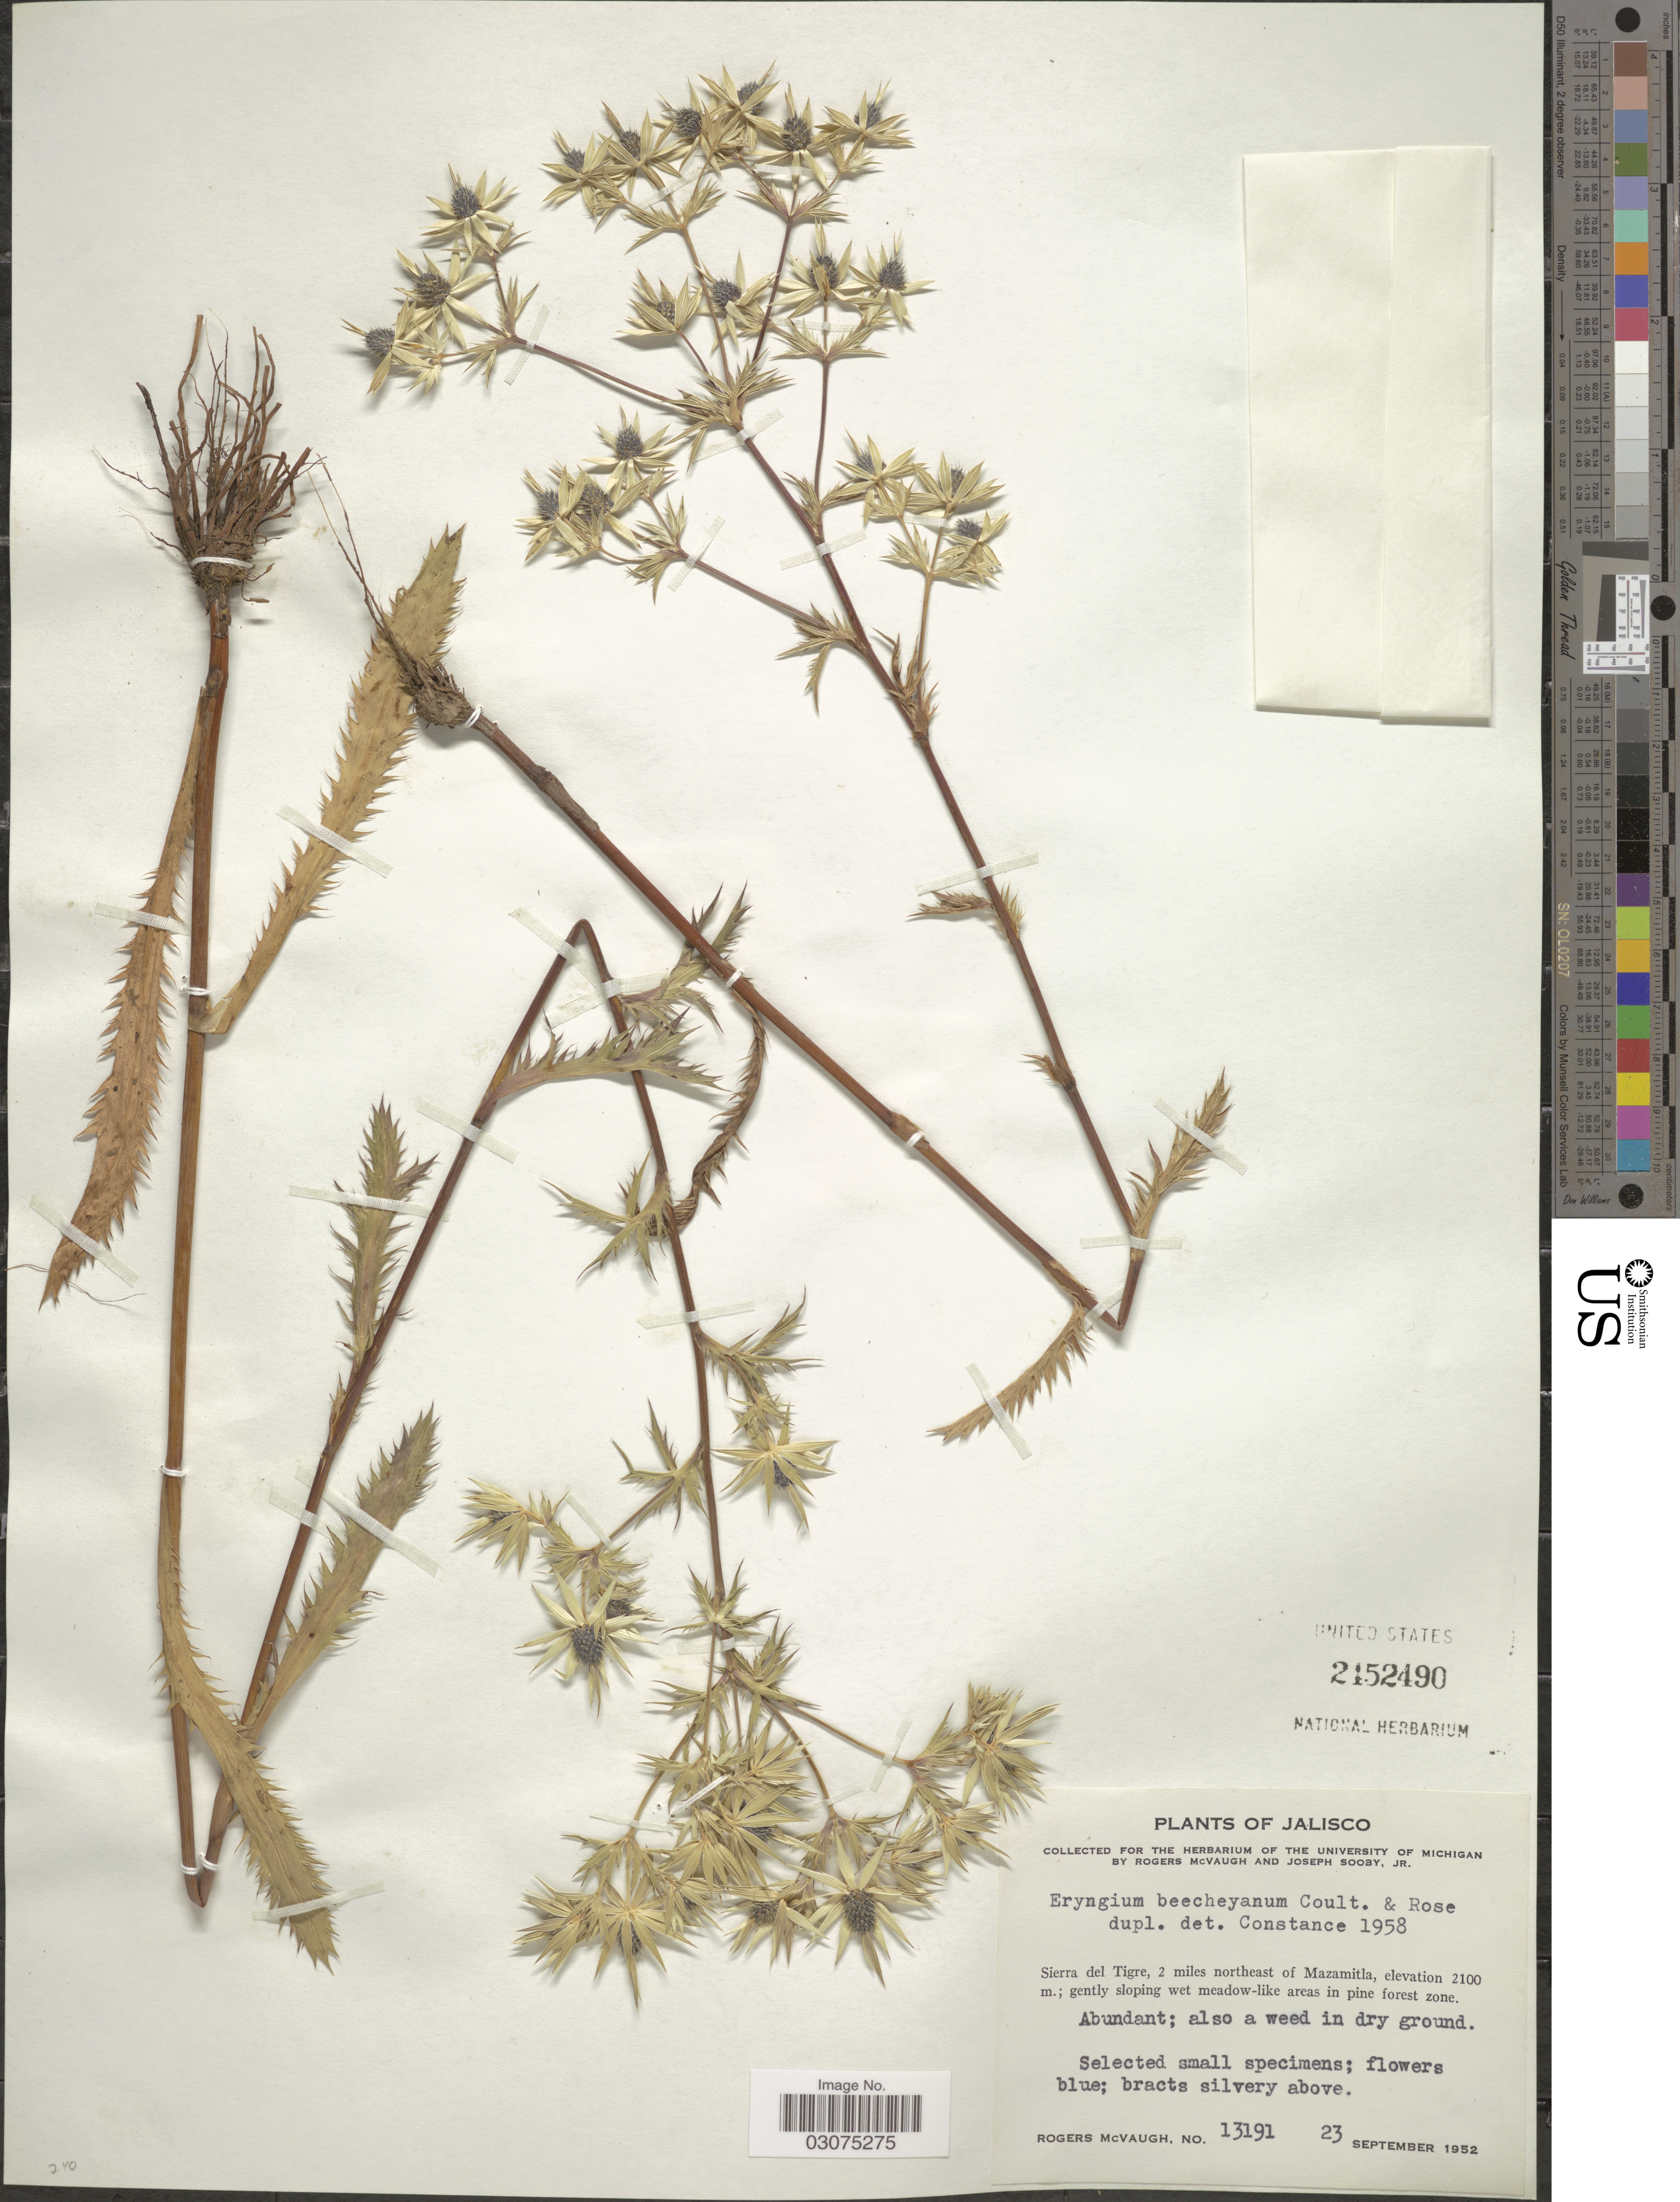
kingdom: Plantae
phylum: Tracheophyta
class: Magnoliopsida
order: Apiales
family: Apiaceae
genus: Eryngium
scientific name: Eryngium beecheyanum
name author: Hook. f. & Arn.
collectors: R. McVaugh, C. Feddema & J. Sooby Jr.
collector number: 13191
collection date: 1952-09-23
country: Mexico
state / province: Jalisco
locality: Sierra del Tigre, 2 miles northeast of Mazamitla.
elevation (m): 2100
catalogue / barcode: US 2452490